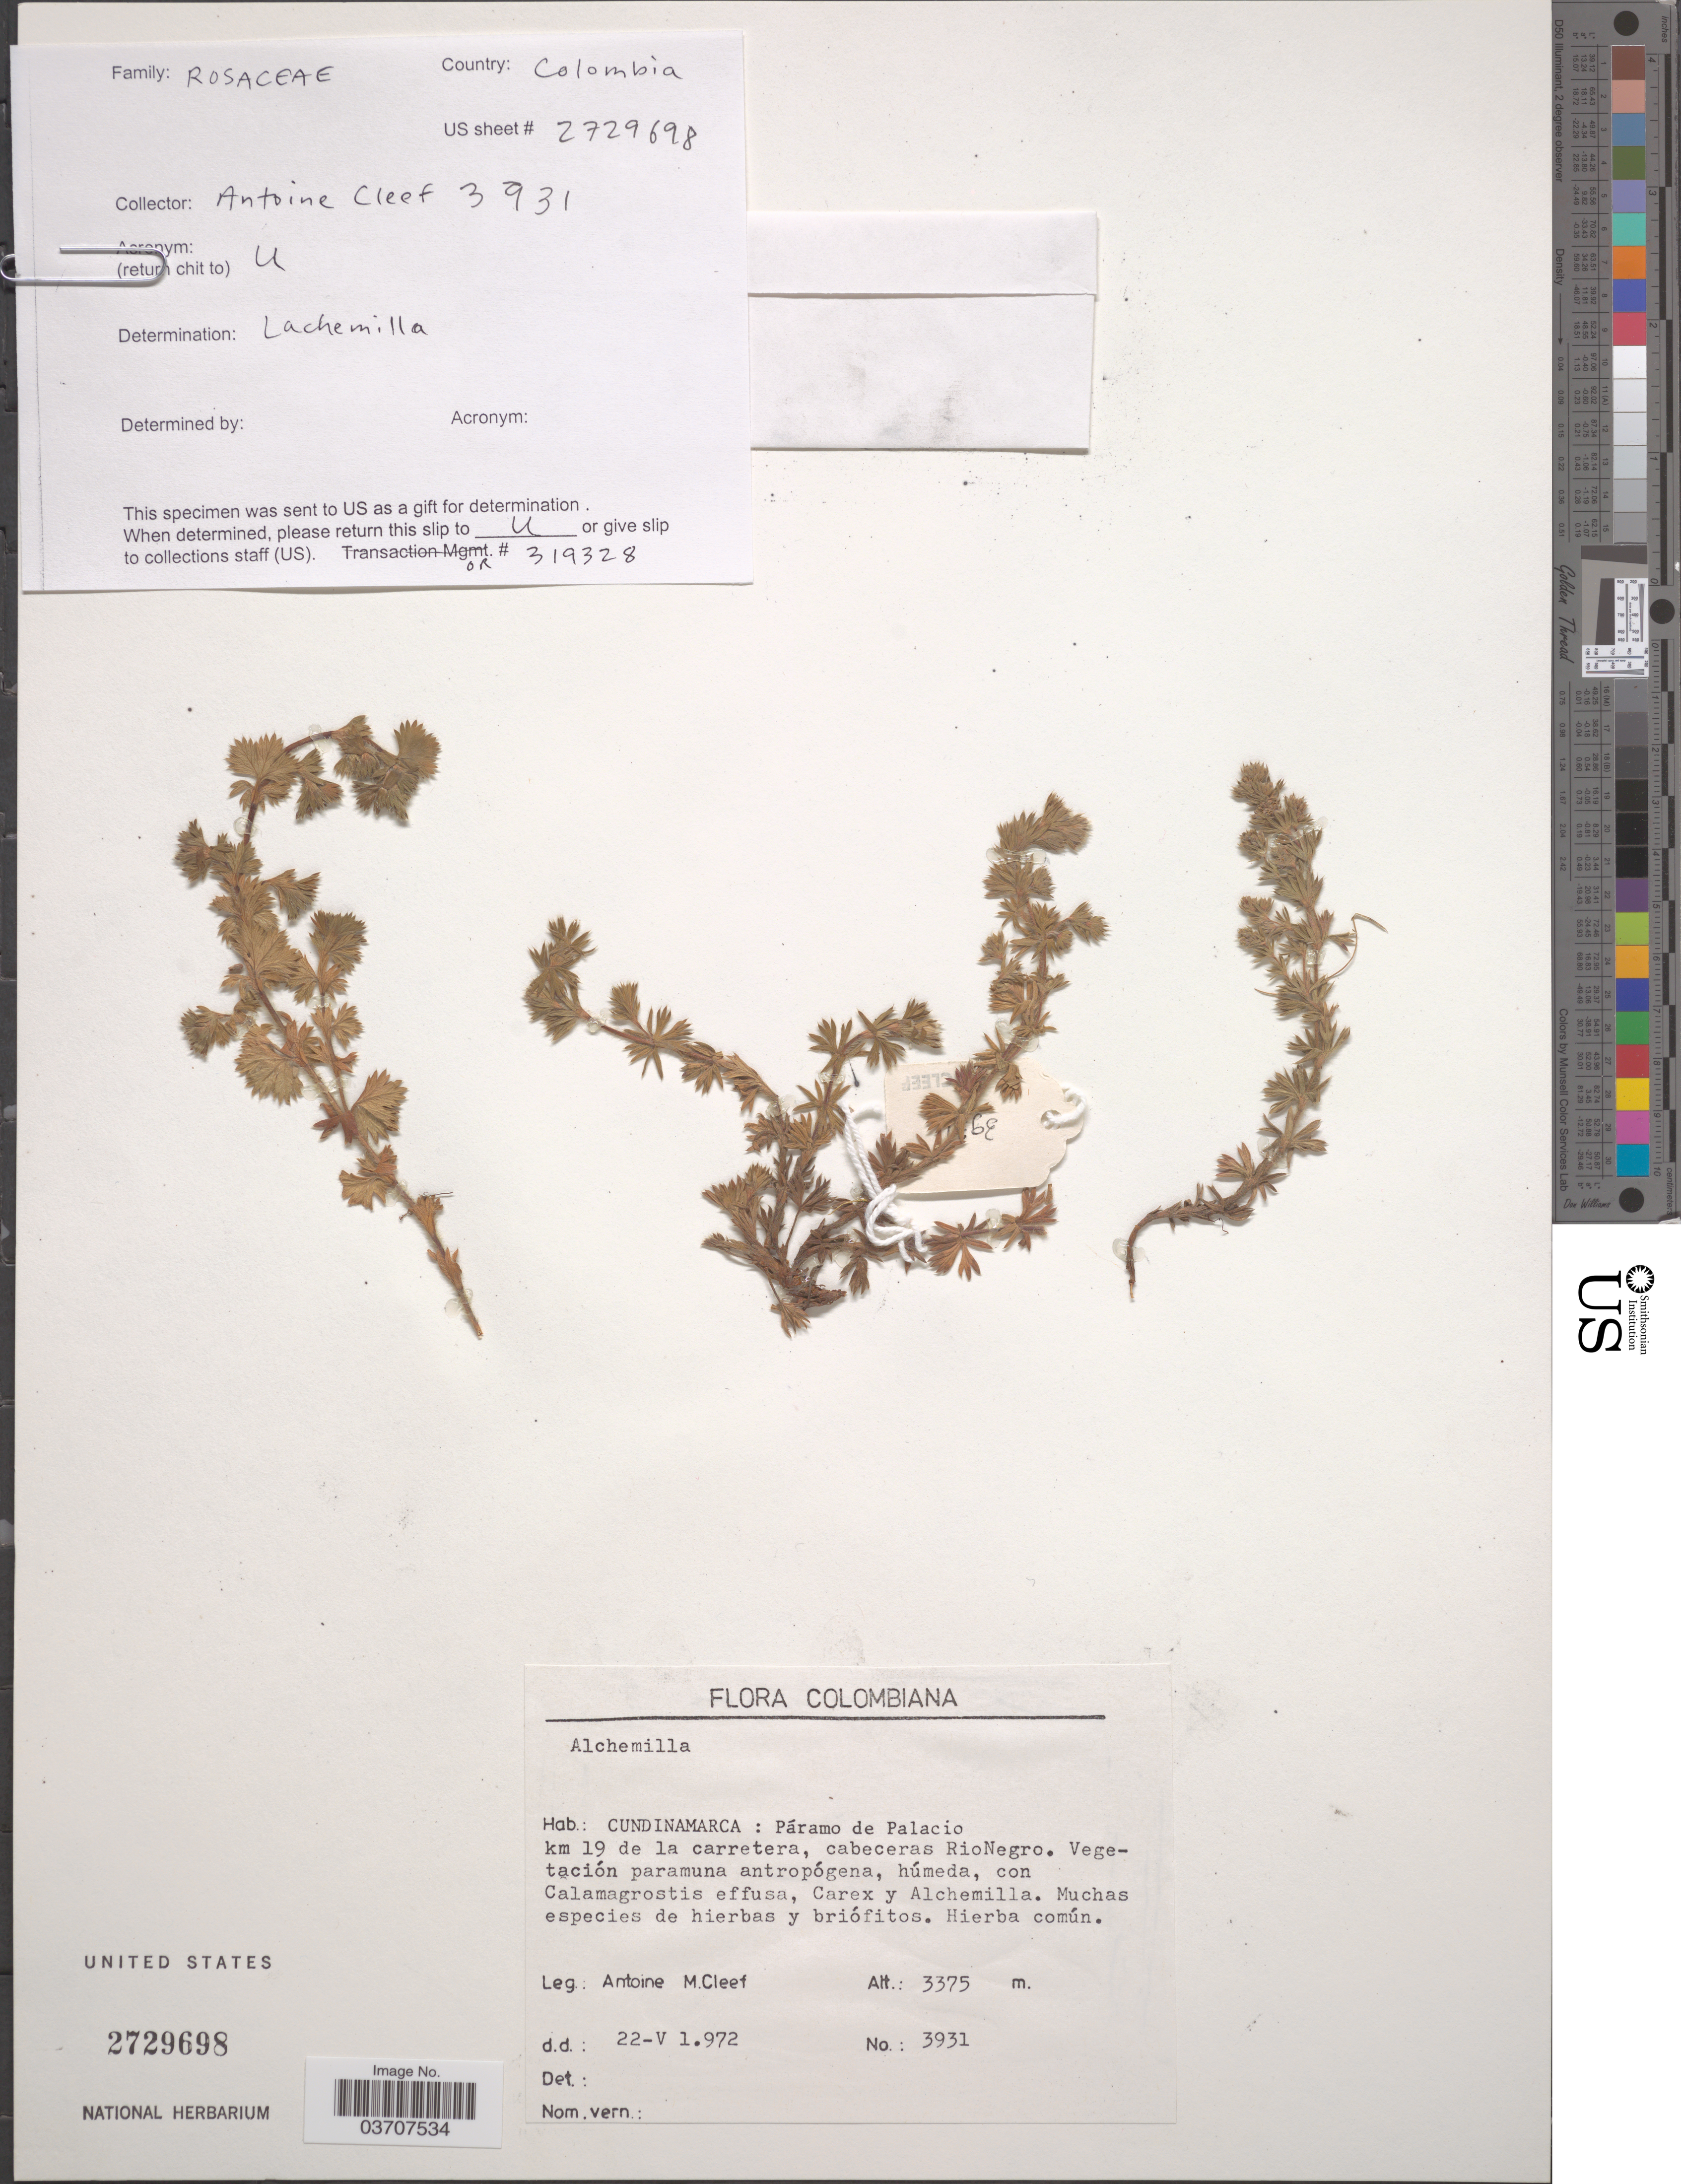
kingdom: Plantae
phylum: Tracheophyta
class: Magnoliopsida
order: Rosales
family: Rosaceae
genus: Alchemilla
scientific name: Alchemilla fulvescens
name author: (L.M. Perry) Rothm.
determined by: Dorr, L. J., (BOT), Smithsonian Institution - National Museum of Natural History (UNITED STATES)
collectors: A. M. Cleef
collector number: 3931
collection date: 1972-05-22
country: Colombia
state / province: Cundinamarca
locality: Páramo de Palacio km 19 de la carretera, cabeceras RioNegro.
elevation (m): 3375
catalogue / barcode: US 2729698